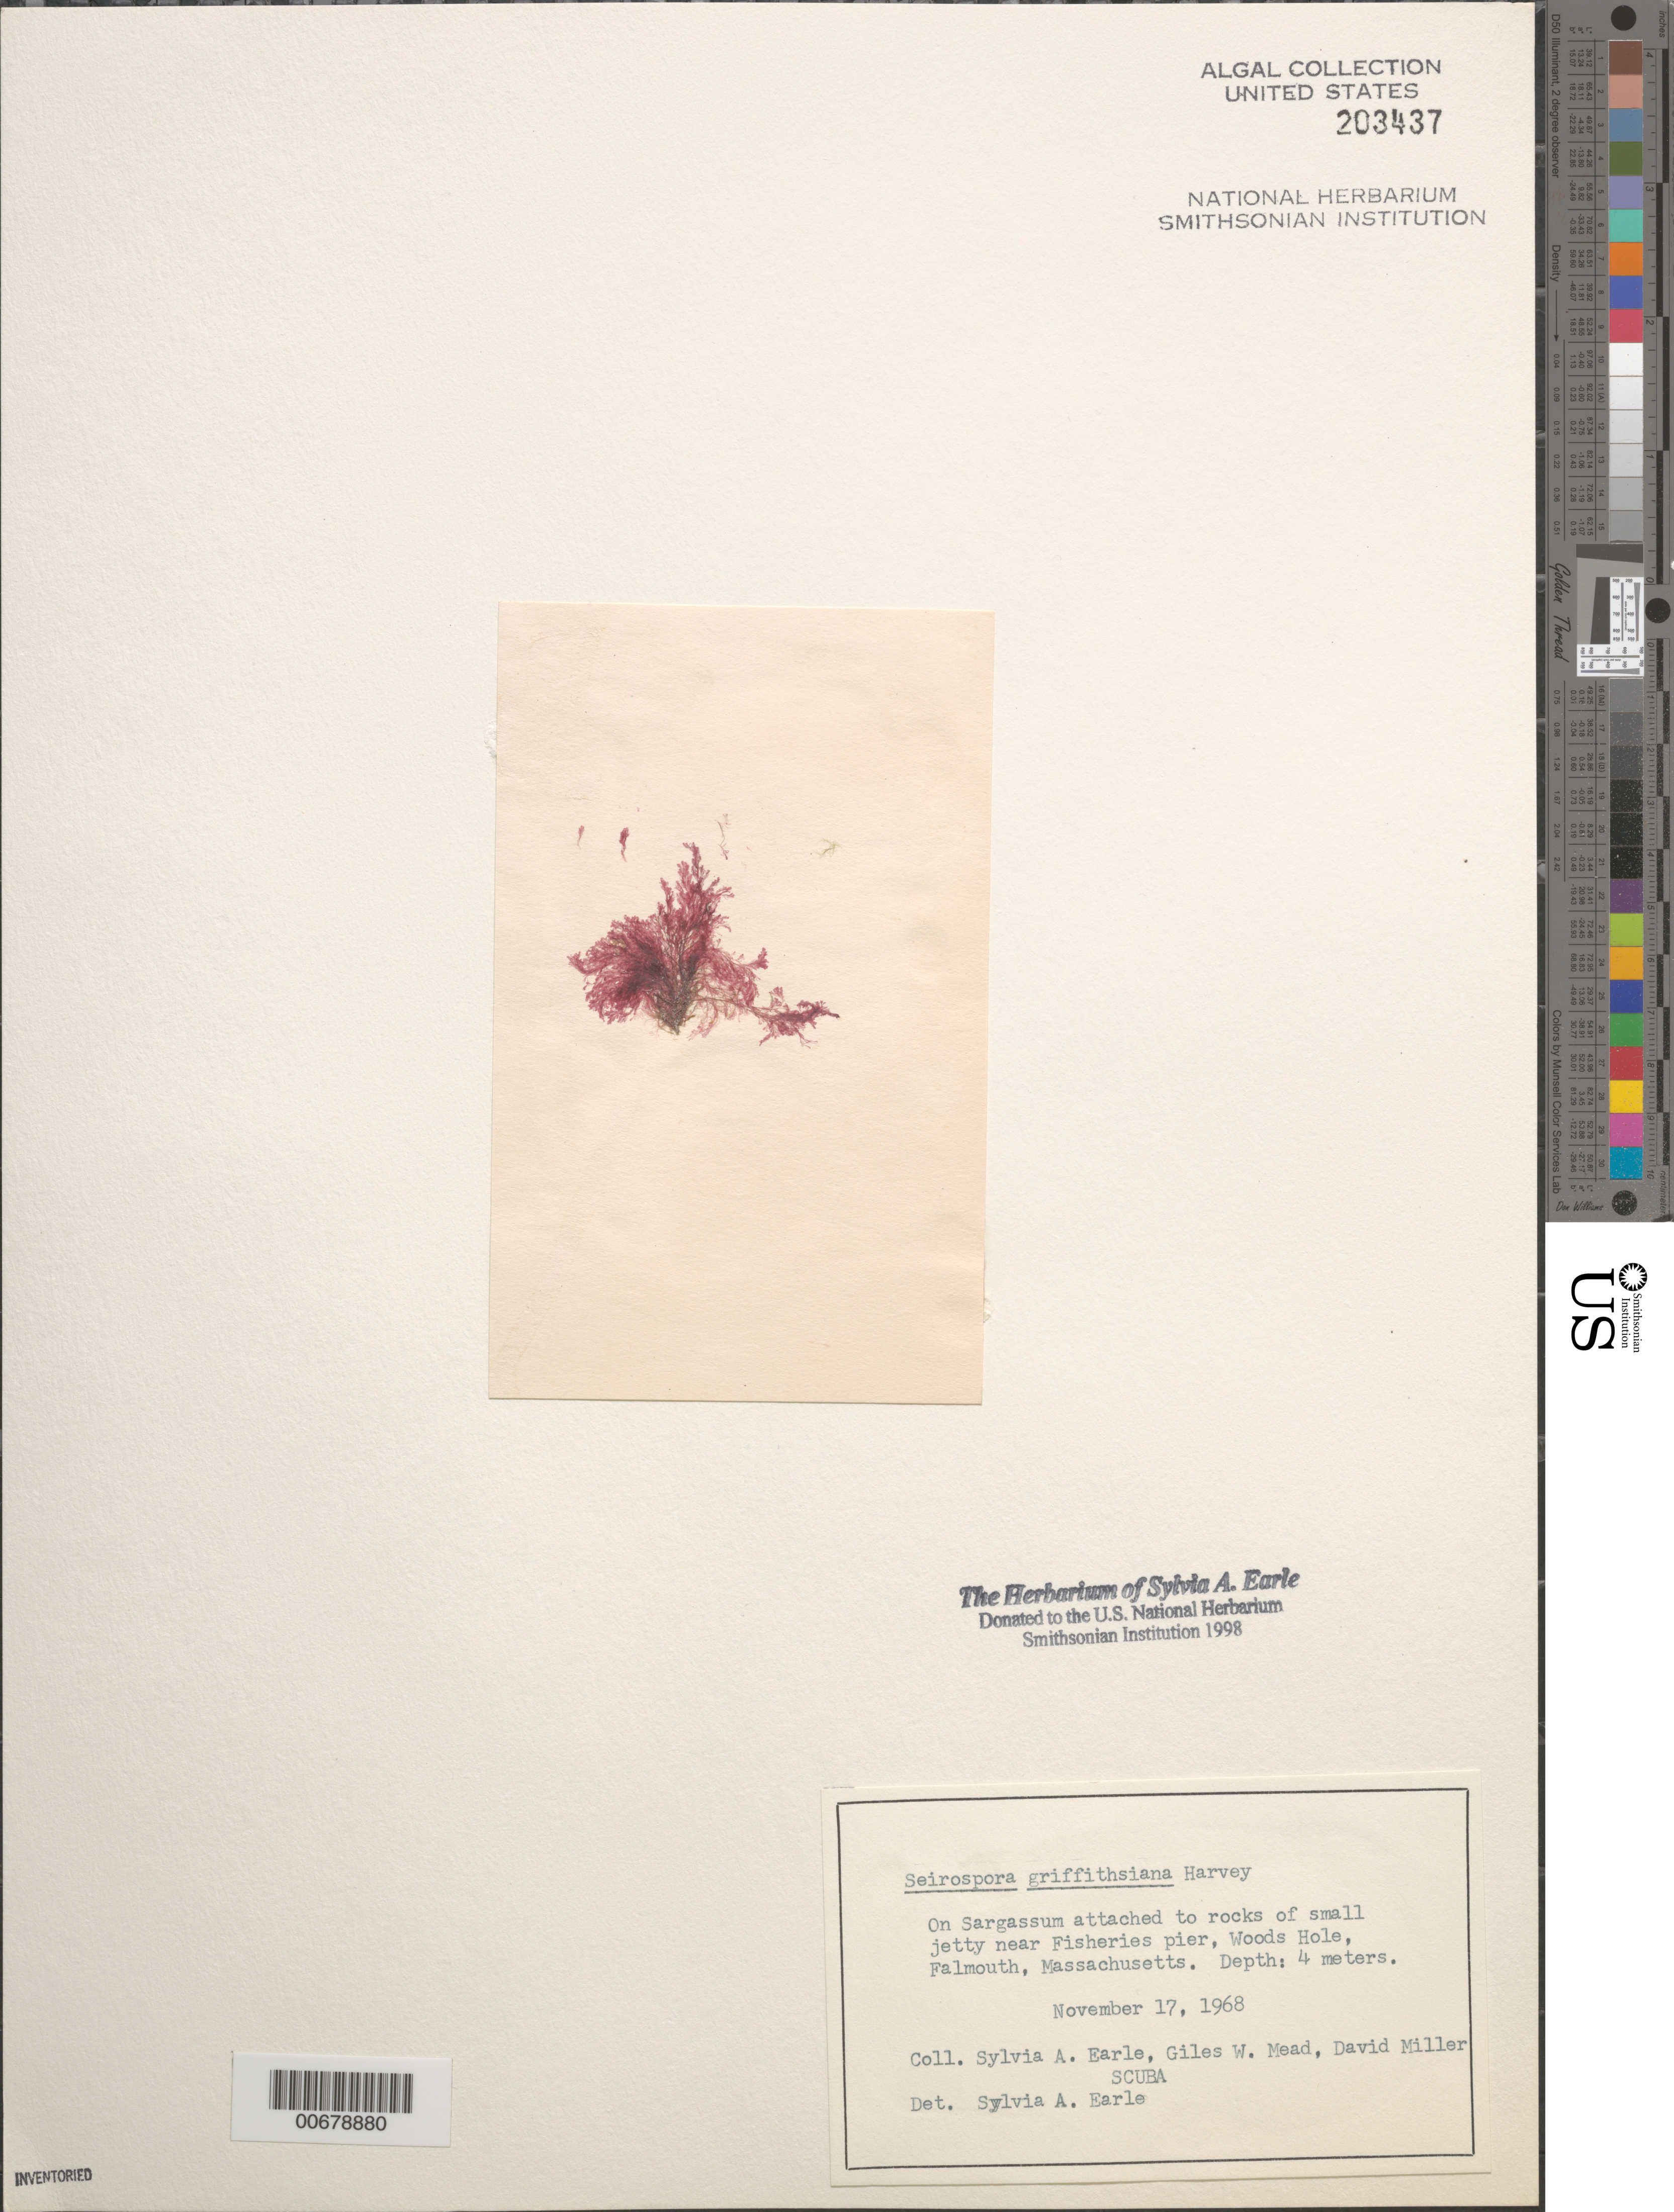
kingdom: Plantae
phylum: Rhodophyta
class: Florideophyceae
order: Ceramiales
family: Callithamniaceae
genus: Seirospora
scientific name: Seirospora interrupta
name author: (Sm.) F. Schmitz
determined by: Algae name updating Project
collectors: S. A. Earle, G. W. Mead & D. Miller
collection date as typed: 17 Nov 1968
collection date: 1968-11-17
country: United States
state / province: Massachusetts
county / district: Barnstable County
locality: Woods Hole, jetty near Fisheries pier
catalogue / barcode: US 203437